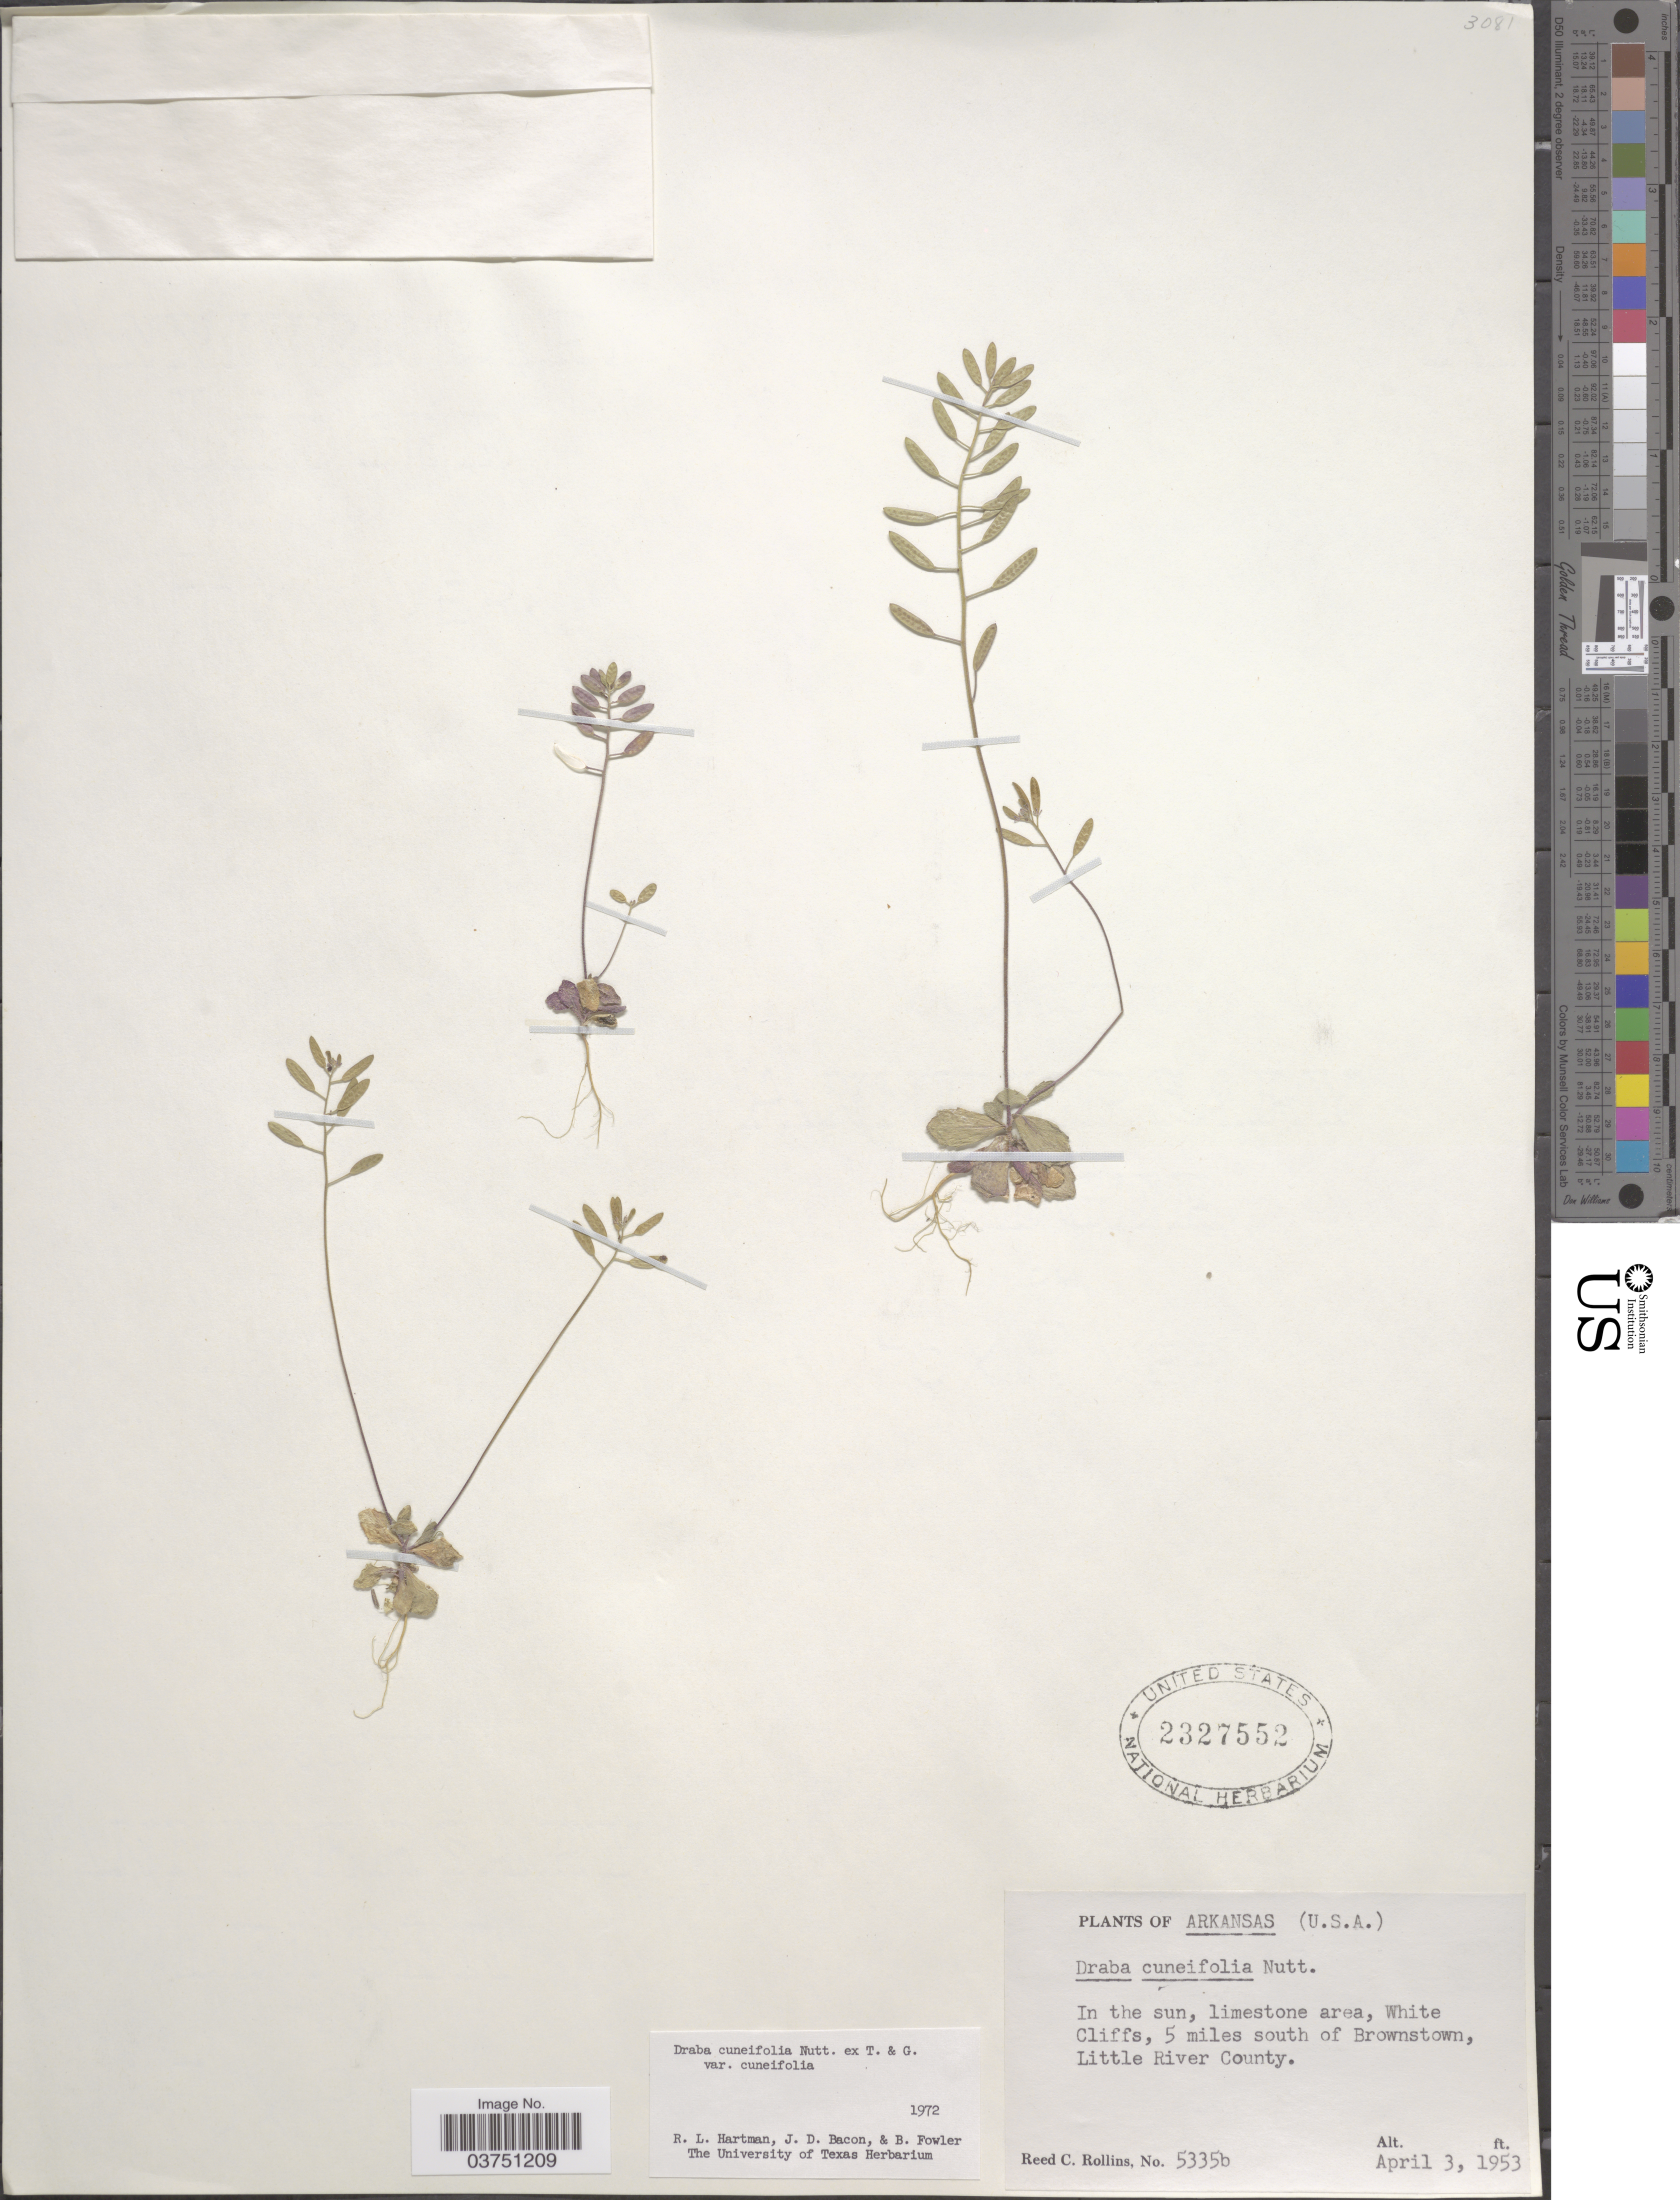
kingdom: Plantae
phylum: Tracheophyta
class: Magnoliopsida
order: Brassicales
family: Brassicaceae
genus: Draba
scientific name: Draba cuneifolia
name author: Nutt.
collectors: R. C. Rollins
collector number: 5335b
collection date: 1953-04-03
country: United States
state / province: Arkansas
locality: White Cliffs, 5 miles south of Brownstown, Little River County.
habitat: in the sun, limestone area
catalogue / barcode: US 2327552